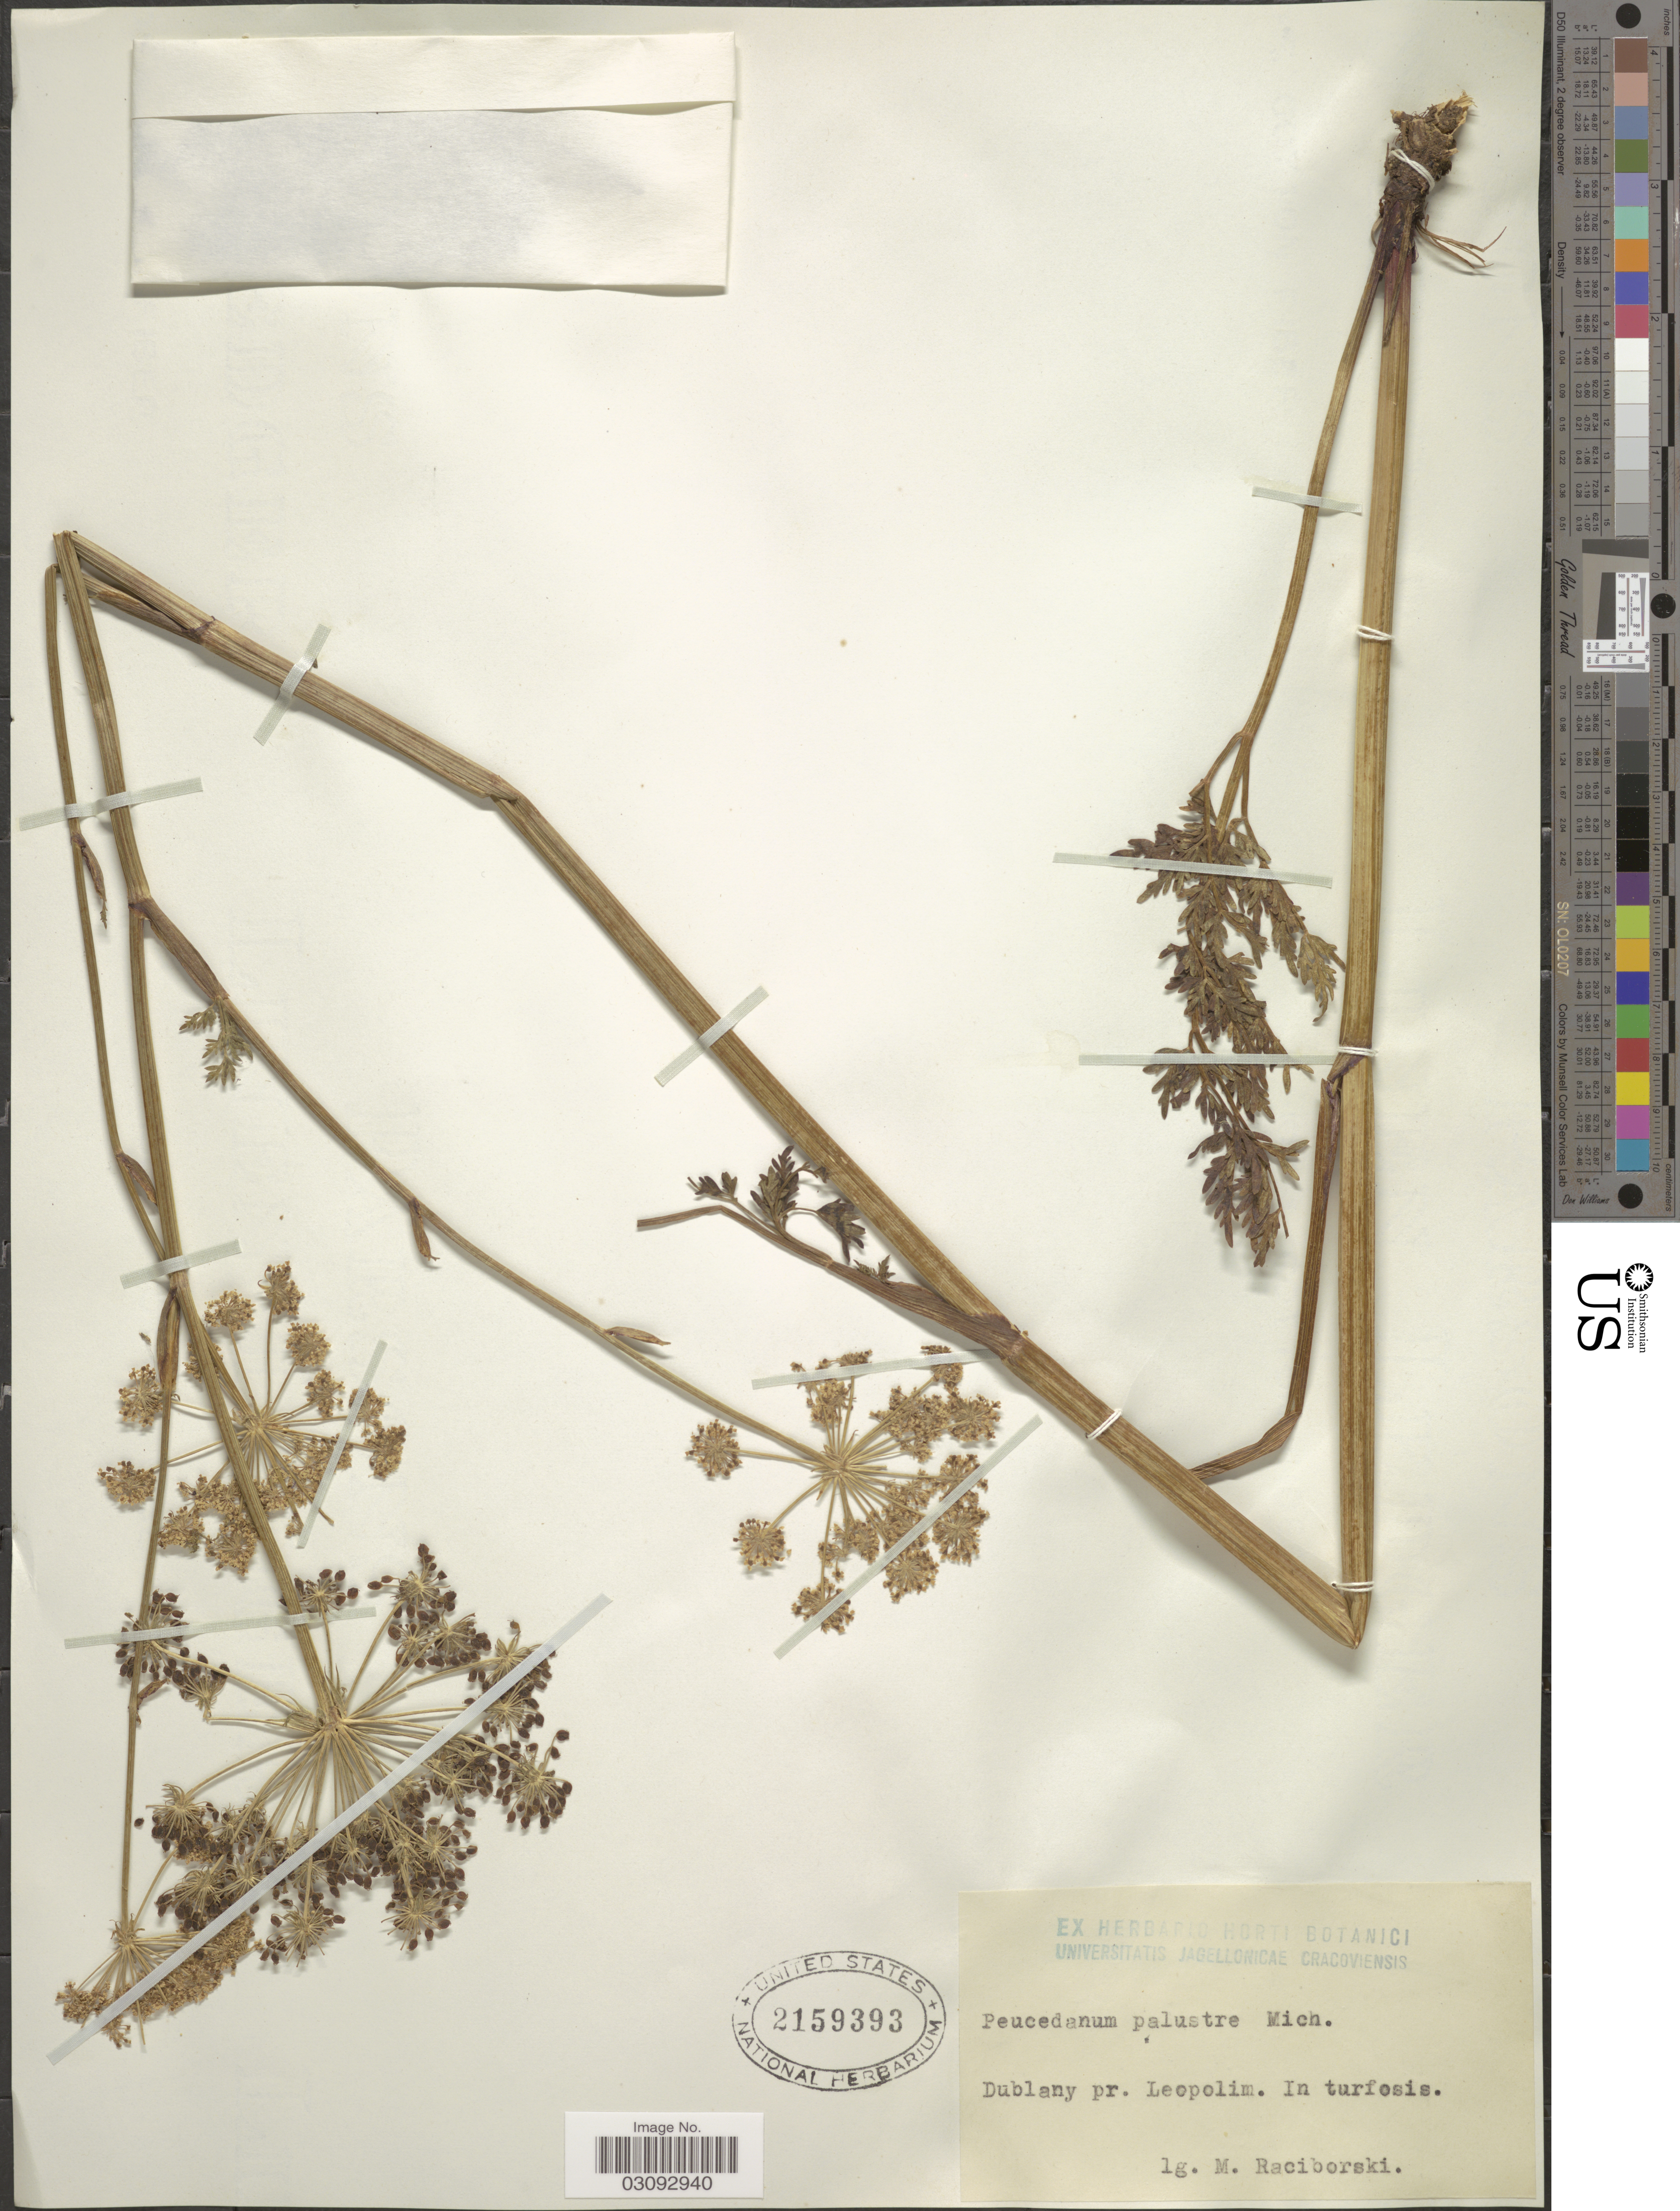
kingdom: Plantae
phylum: Tracheophyta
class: Magnoliopsida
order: Apiales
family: Apiaceae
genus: Peucedanum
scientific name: Peucedanum palustre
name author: (L.) Moench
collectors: M. Raciborski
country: Poland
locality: Dublany pr. Leopolim, In turfosis.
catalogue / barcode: US 2159393